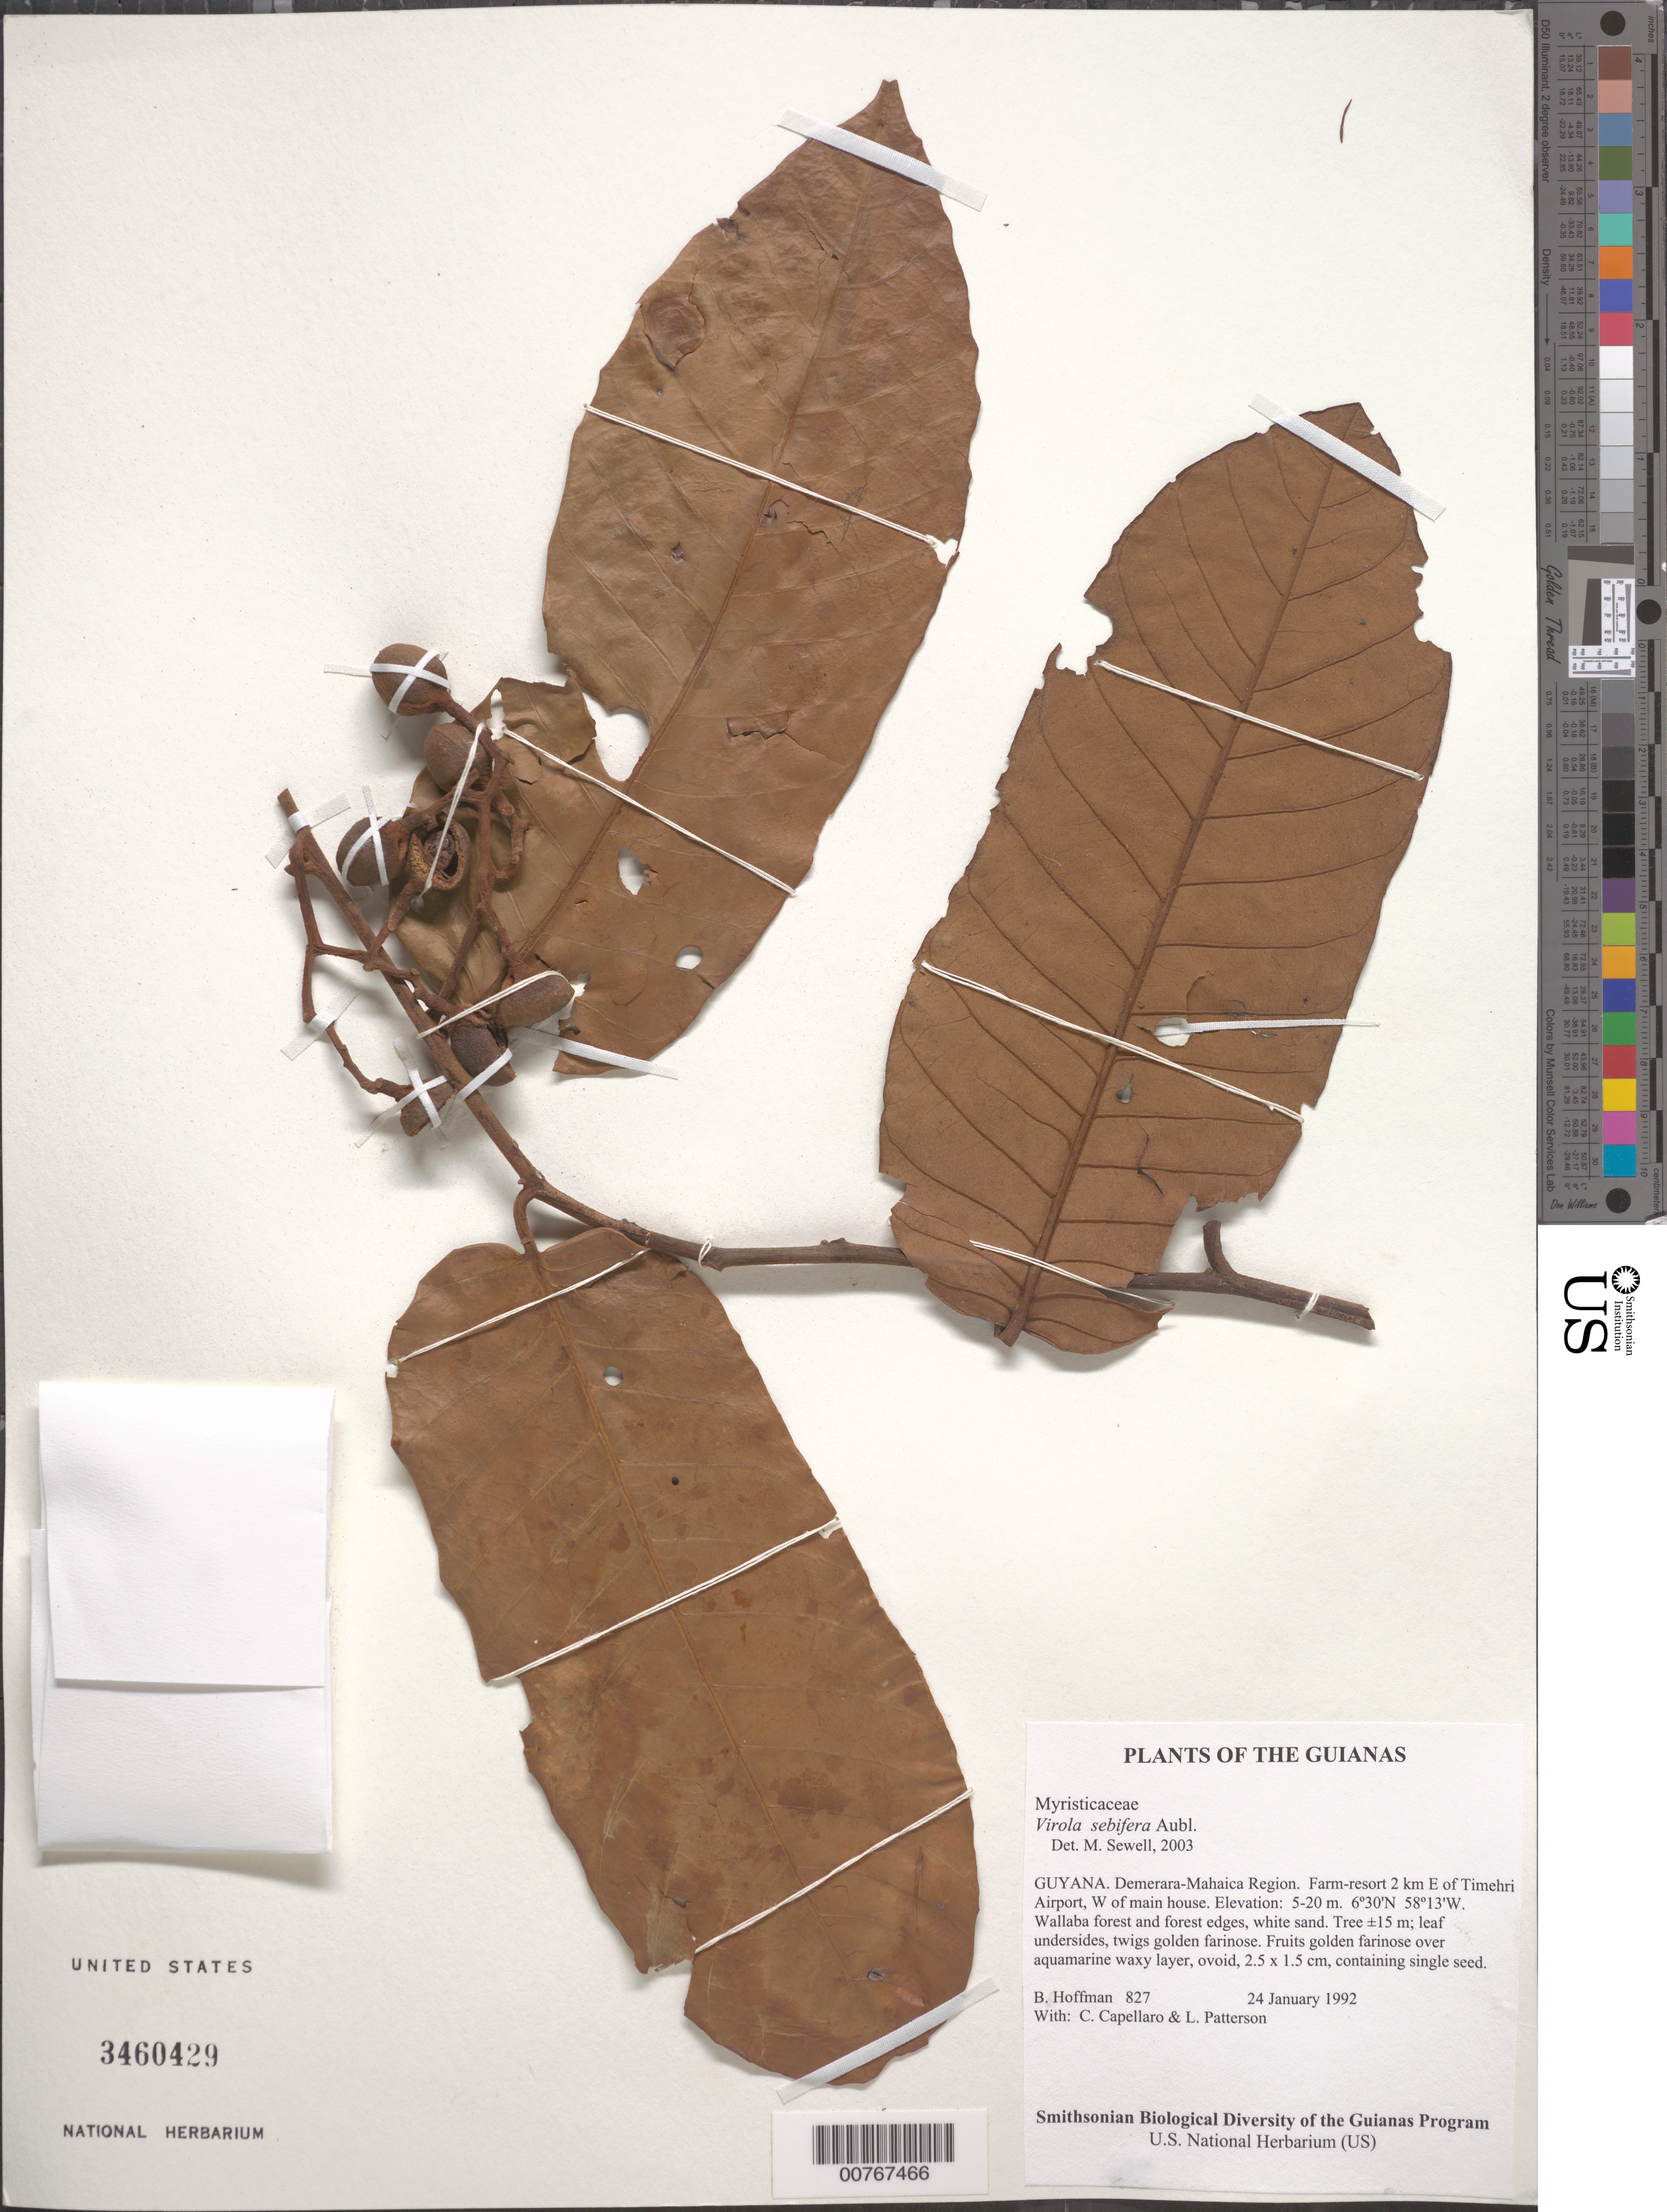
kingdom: Plantae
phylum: Tracheophyta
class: Magnoliopsida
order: Magnoliales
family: Myristicaceae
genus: Virola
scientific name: Virola sebifera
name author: Aubl.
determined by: Sewell, M.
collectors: B. Hoffman, C. Capellaro & L. Patterson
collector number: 827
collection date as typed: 24 January 1992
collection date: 1992-01-24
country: Guyana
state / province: Demerara-Mahaica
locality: Farm-resort 2 km E of Timehri Airport, W of main house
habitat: Wallaba forest and forest edges, white sand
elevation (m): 5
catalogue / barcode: US 3460429